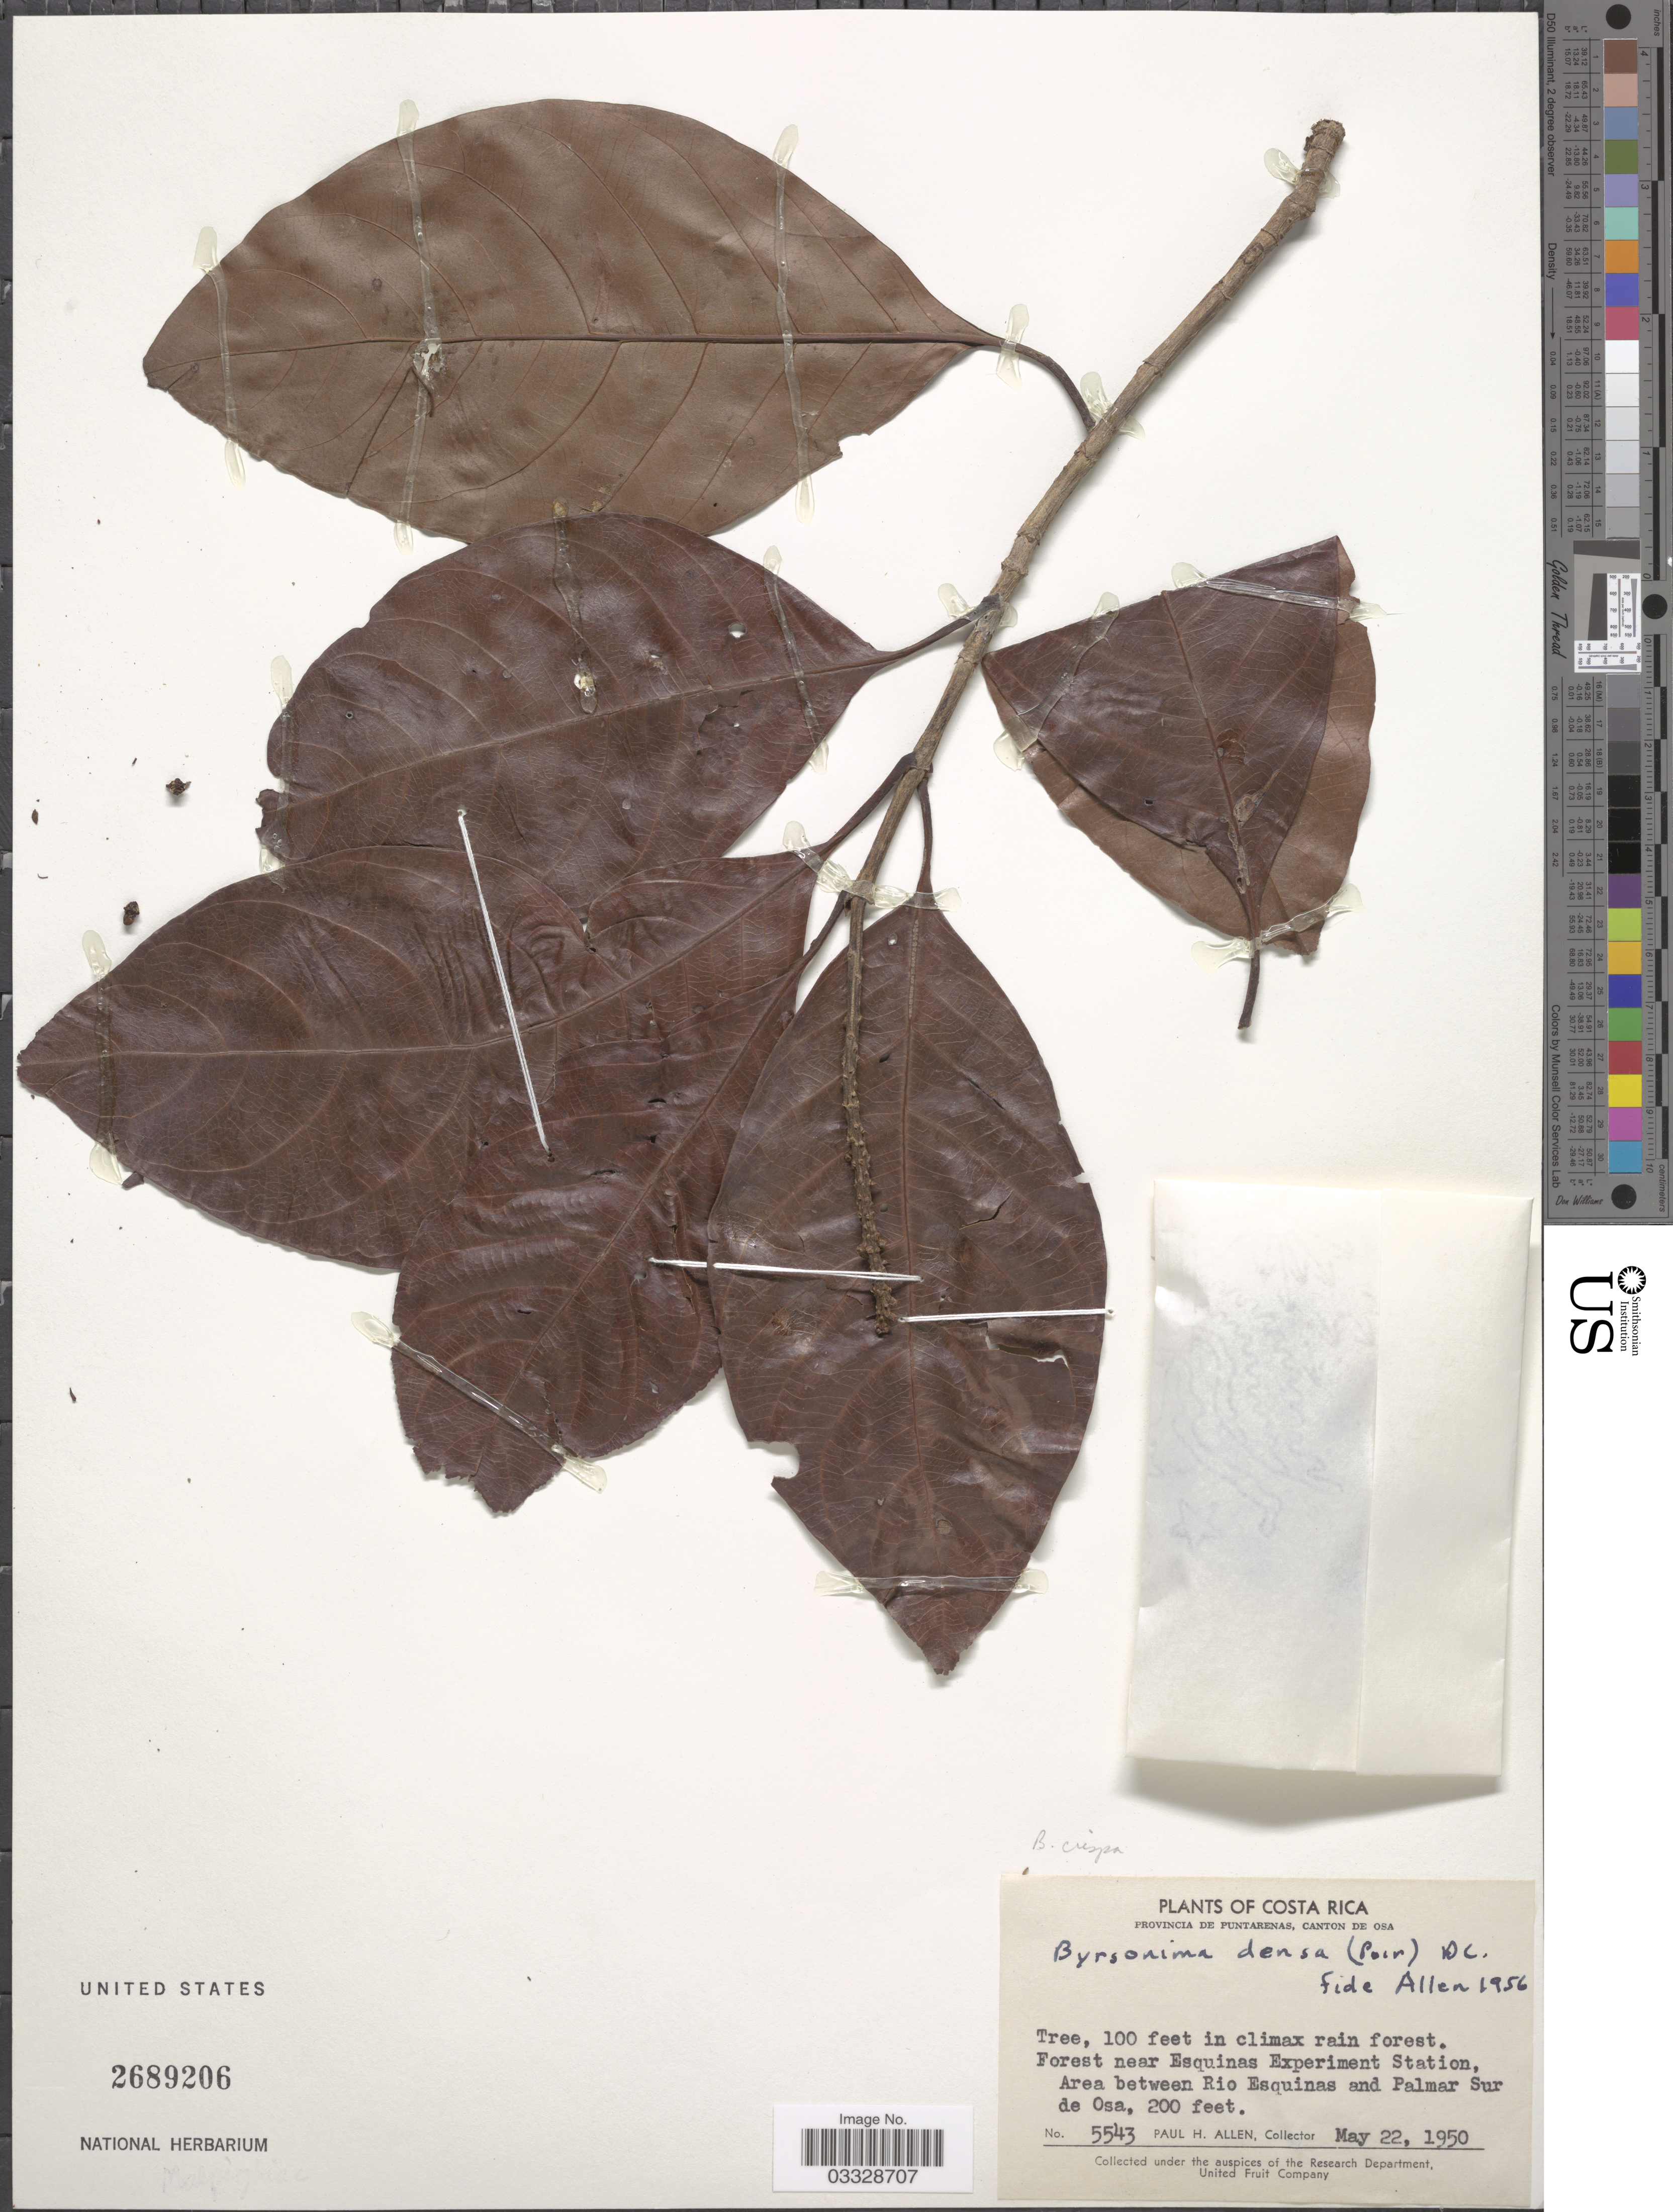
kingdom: Plantae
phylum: Tracheophyta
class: Magnoliopsida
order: Malpighiales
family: Malpighiaceae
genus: Byrsonima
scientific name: Byrsonima crispa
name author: A. Juss.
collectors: P. H. Allen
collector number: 5543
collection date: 1950-05-22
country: Costa Rica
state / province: Puntarenas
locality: Canton de Osa. Forest near Esquinas Experiment Station, Area between Rio Esquinas and Palmar Sur de Osa.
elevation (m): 61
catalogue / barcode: US 2689206